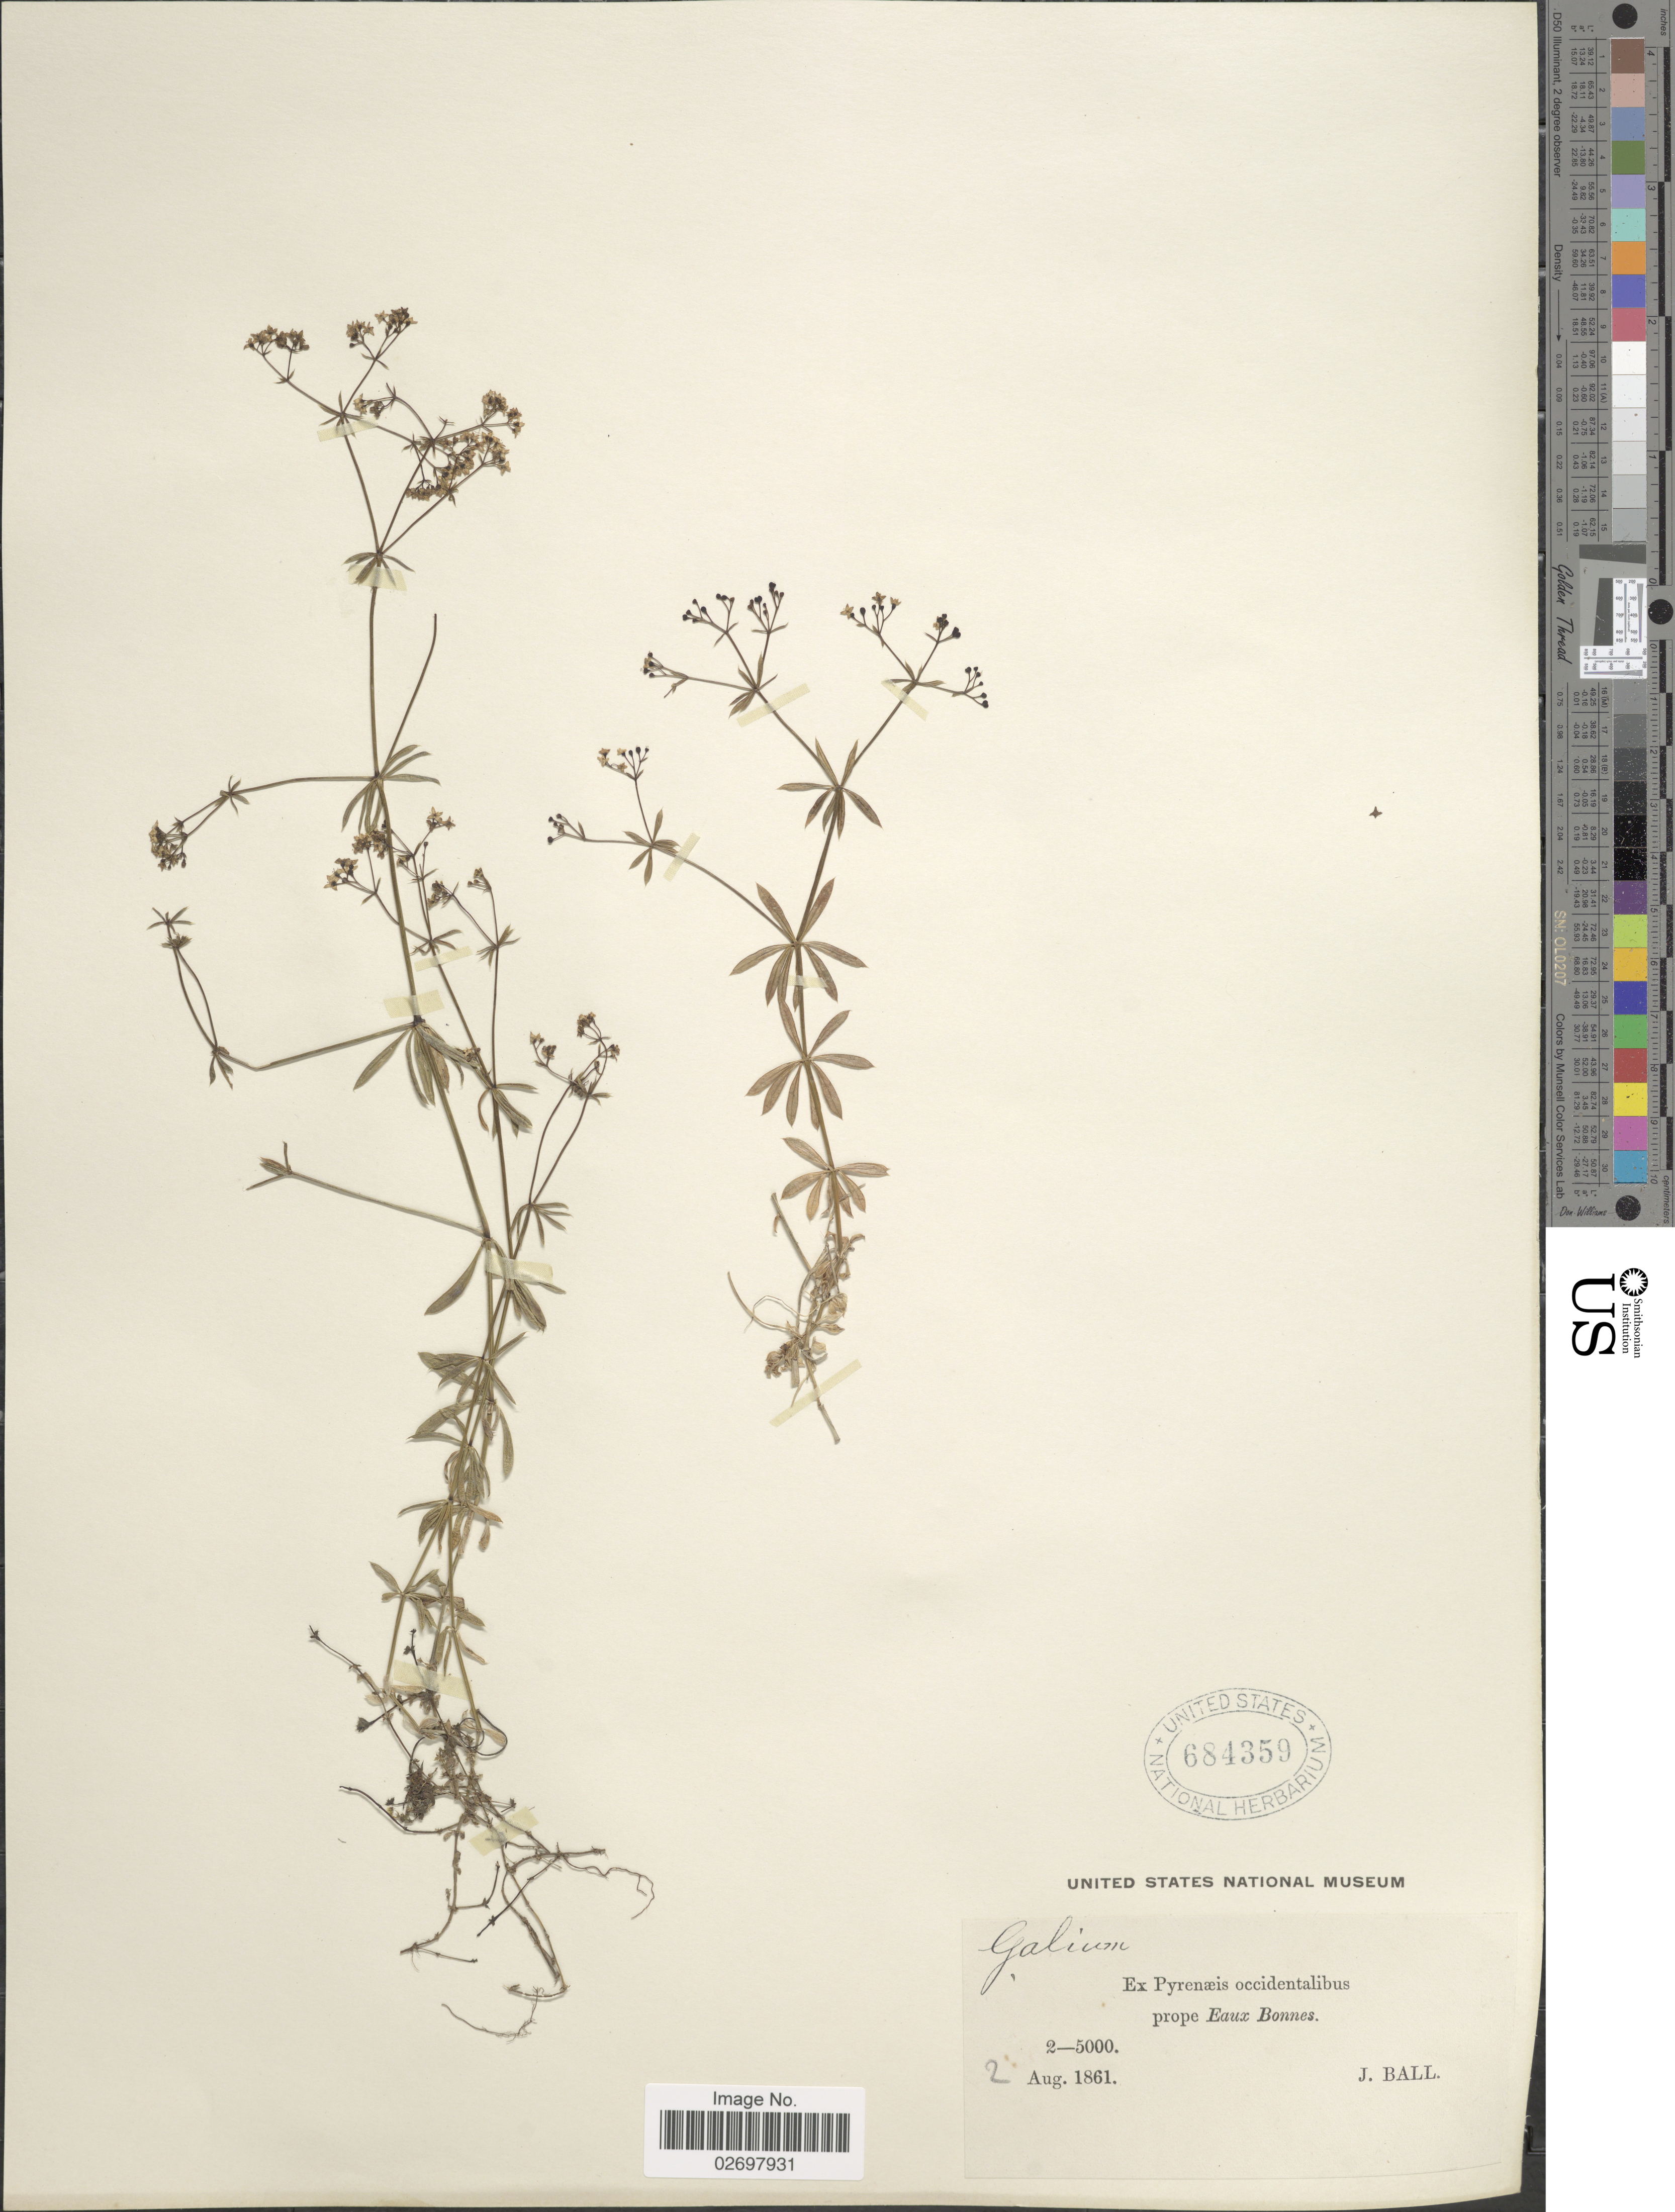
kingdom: Plantae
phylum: Tracheophyta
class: Magnoliopsida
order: Gentianales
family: Rubiaceae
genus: Galium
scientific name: Galium sp.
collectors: J. Ball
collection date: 1861-08-02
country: France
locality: Ex Pyrenaeis occidentalibus, prope Eaux Bonnes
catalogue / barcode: US 684359